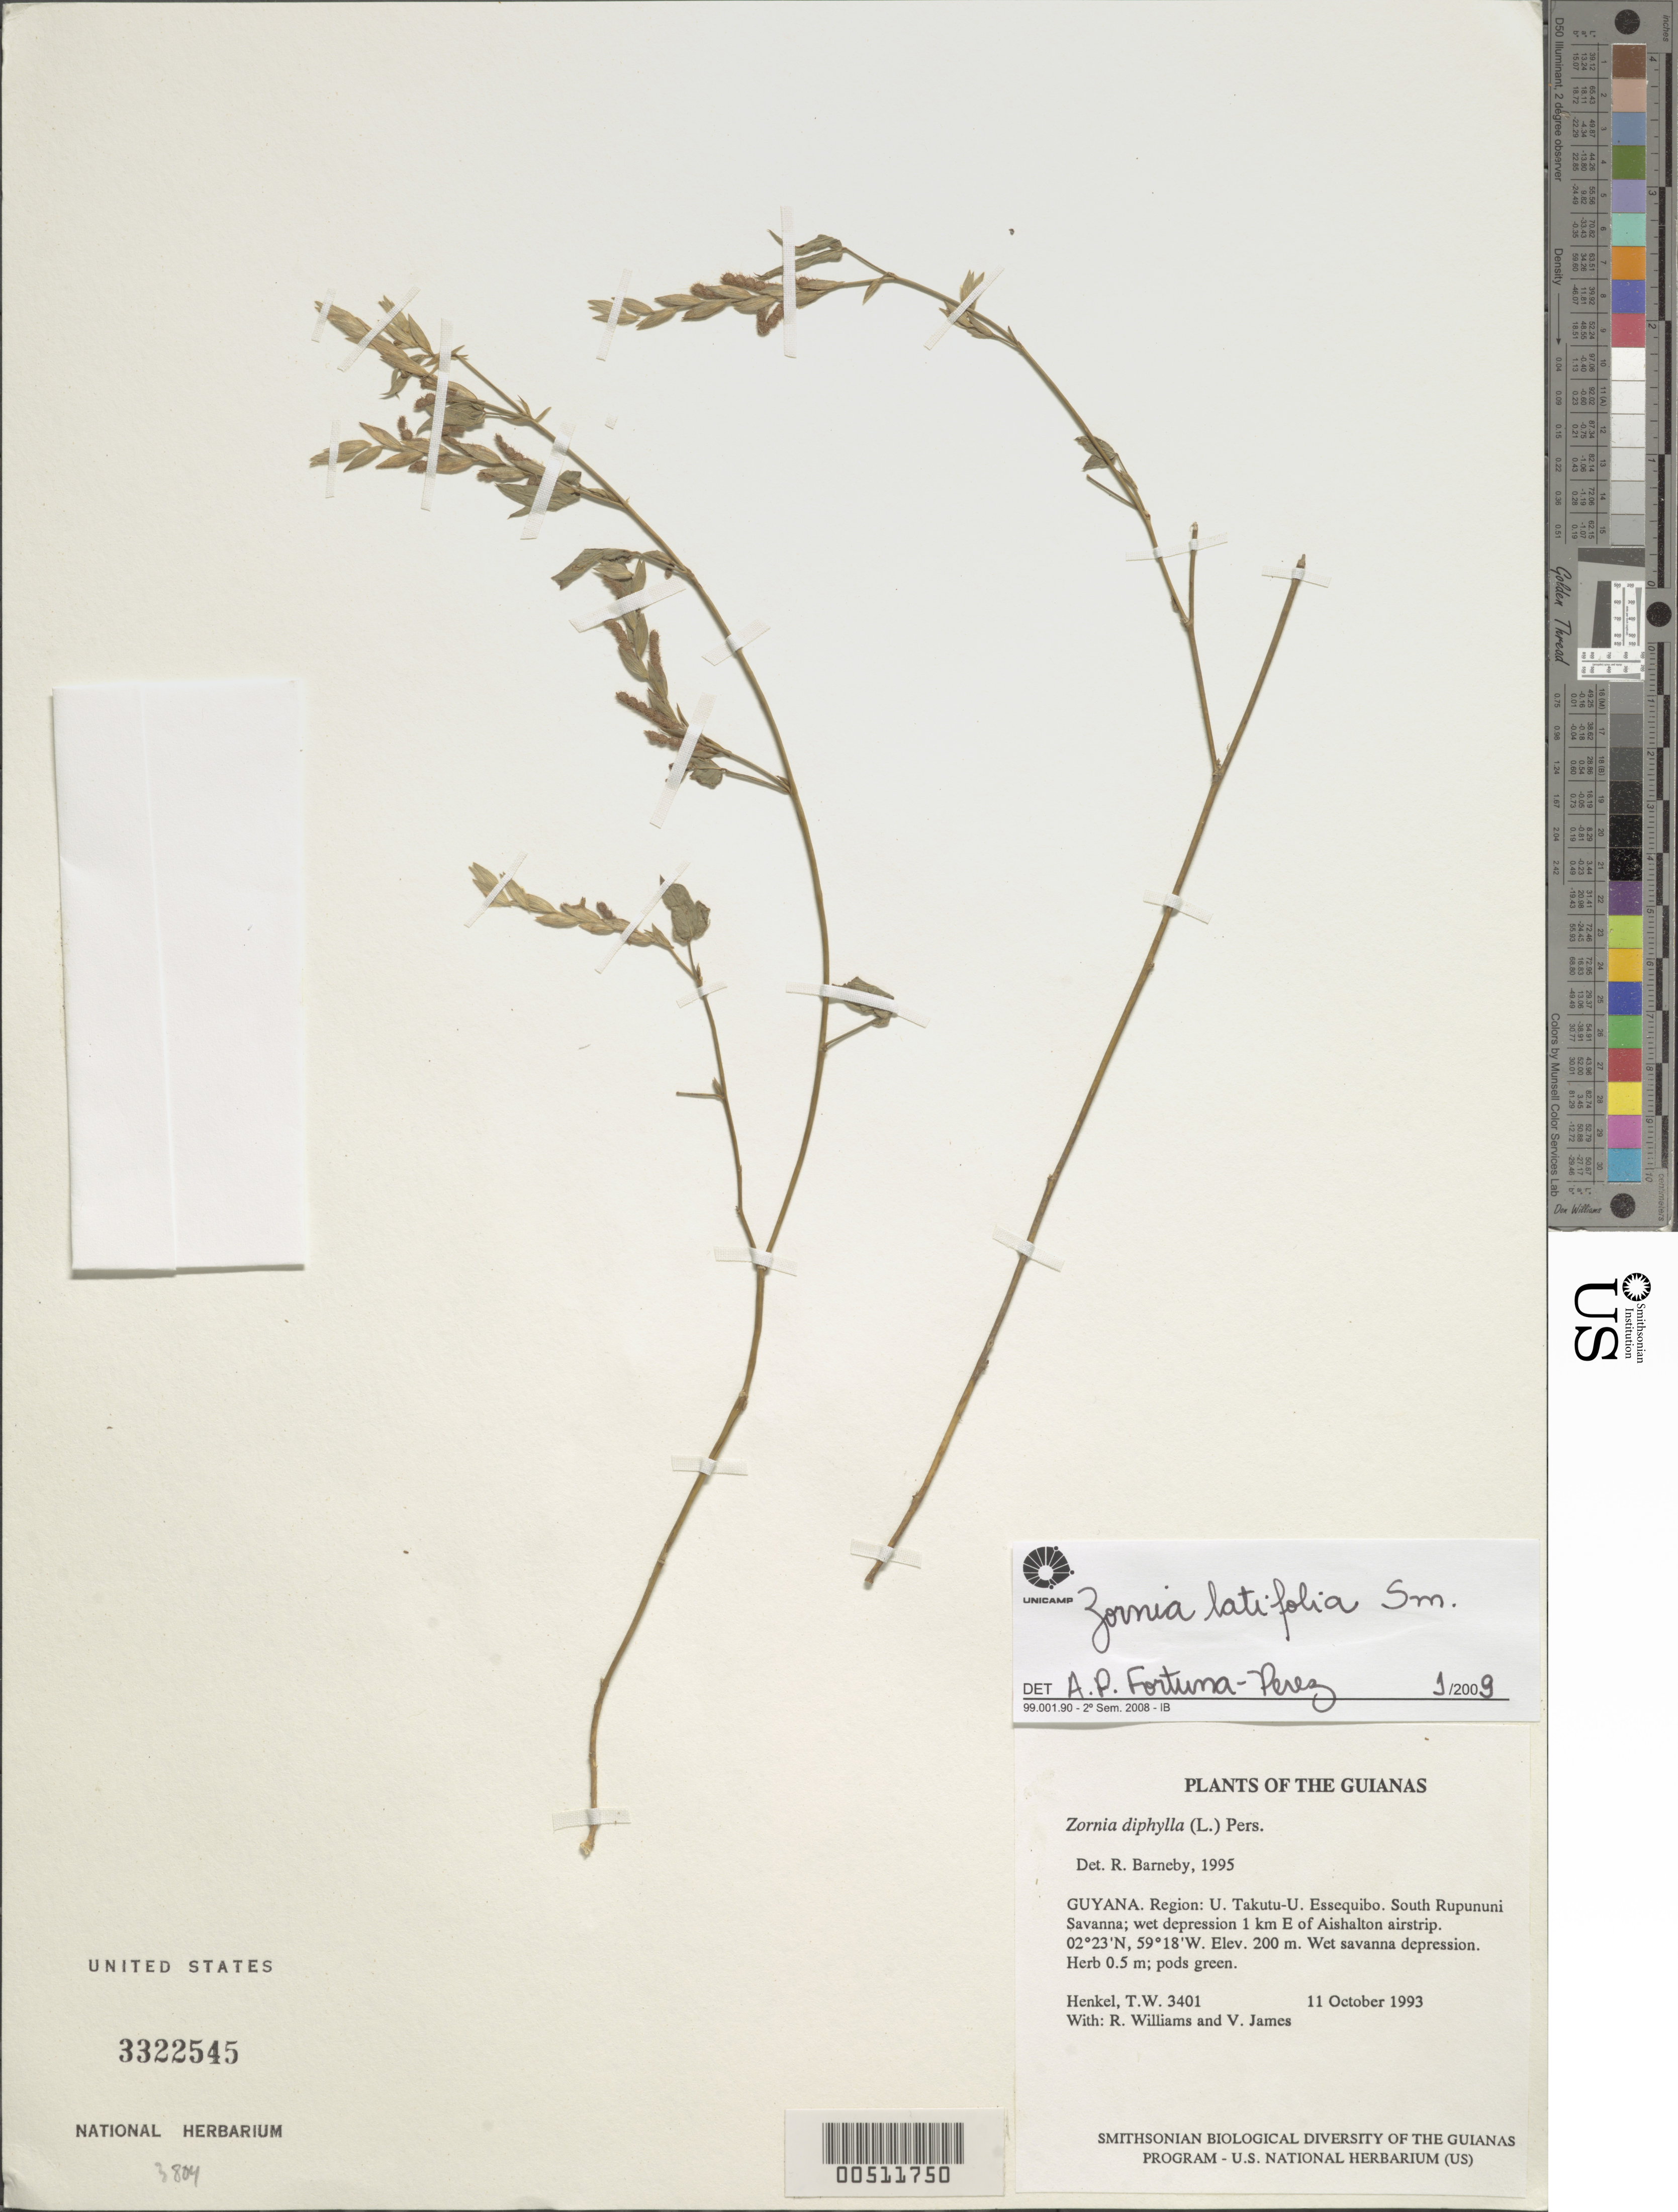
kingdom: Plantae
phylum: Tracheophyta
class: Magnoliopsida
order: Fabales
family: Fabaceae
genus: Zornia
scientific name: Zornia latifolia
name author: Sm.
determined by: Fortuna-Perez, Ana Paula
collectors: T. Henkel, R. Williams & V. James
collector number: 3401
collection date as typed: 11 October 1993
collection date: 1993-10-11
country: Guyana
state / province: U. Takutu-U. Essequibo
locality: South Rupununi Savanna; wet depression 1 km E of Aishalton airstrip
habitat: Wet savanna depression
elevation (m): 200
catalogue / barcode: US 3322545